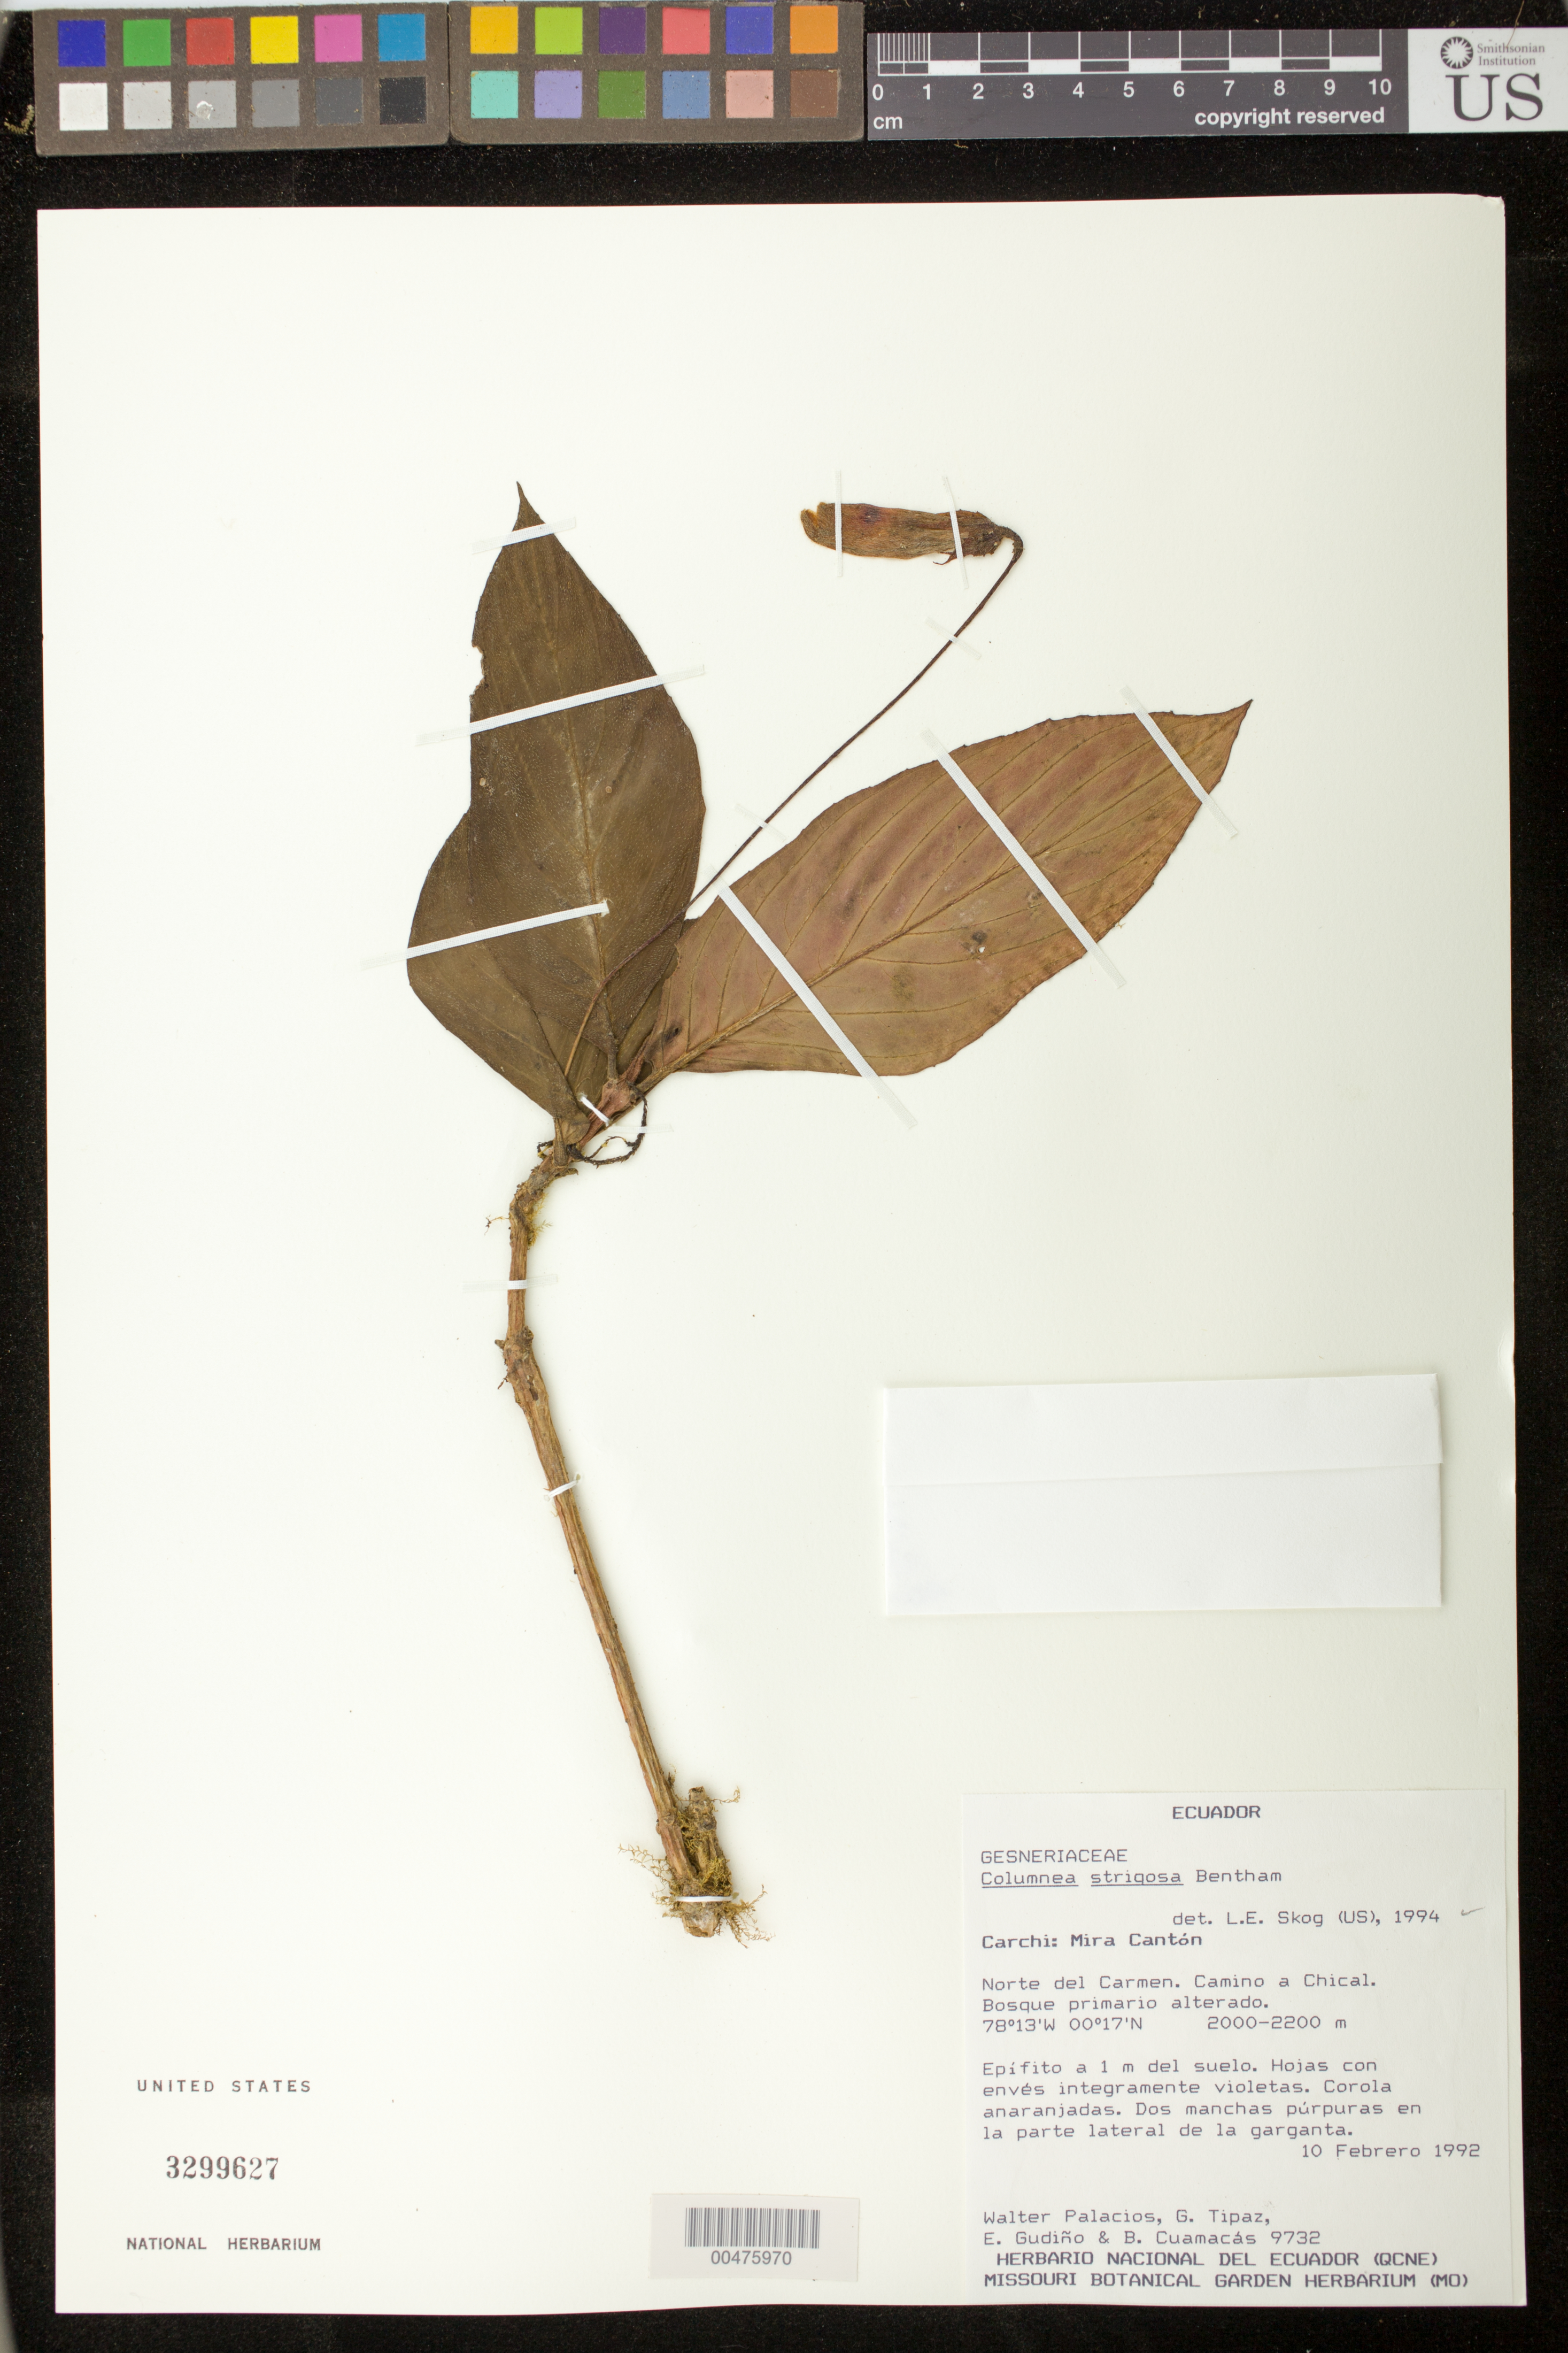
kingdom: Plantae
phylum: Tracheophyta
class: Magnoliopsida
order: Lamiales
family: Gesneriaceae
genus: Columnea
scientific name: Columnea strigosa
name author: Benth.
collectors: W. Palacios, G. Tipaz, E. Gudiño & B. Cuamacas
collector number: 9732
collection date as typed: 10 Feb 1992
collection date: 1992-02-10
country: Ecuador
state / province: Carchi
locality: Mira Carmen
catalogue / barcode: US 3299627